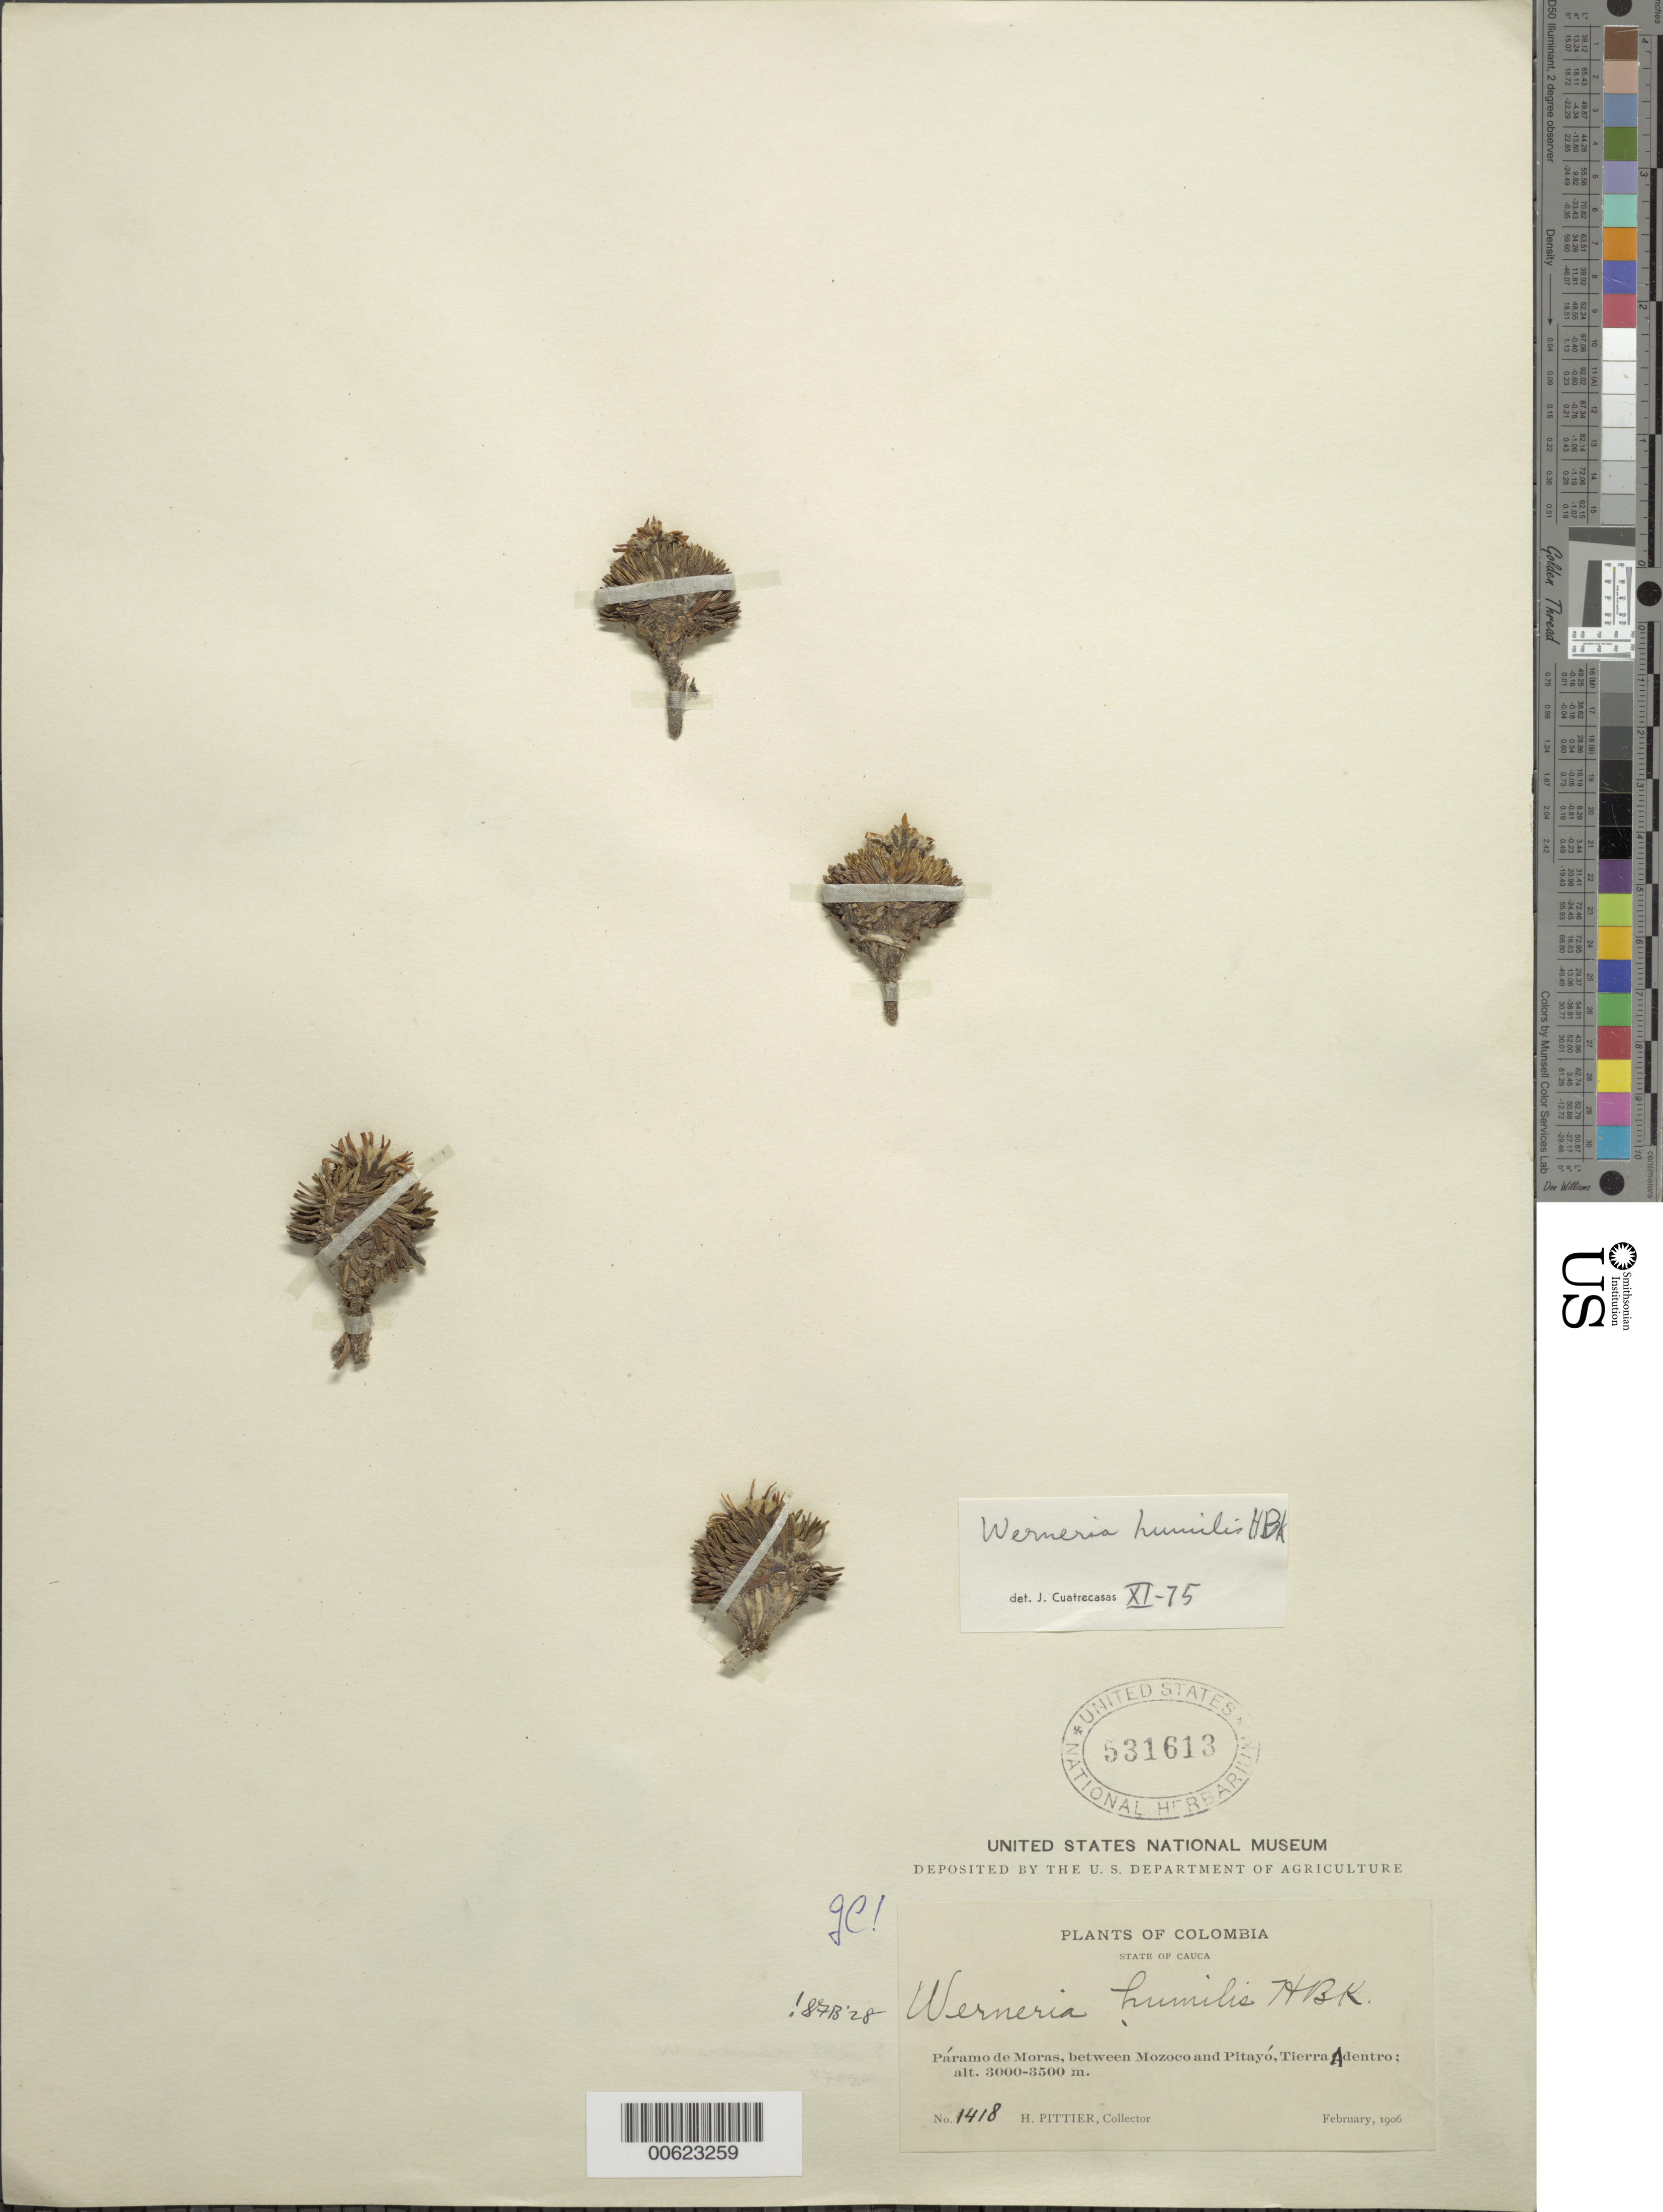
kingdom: Plantae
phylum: Tracheophyta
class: Magnoliopsida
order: Asterales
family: Asteraceae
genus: Xenophyllum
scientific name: Xenophyllum humile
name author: (Kunth) V.A. Funk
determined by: Funk, Vicki A., (BOT), Smithsonian Institution - National Museum of Natural History (UNITED STATES)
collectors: H. F. Pittier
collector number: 1418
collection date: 1906-02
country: Colombia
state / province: Cauca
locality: Paramo de Moras, between Mozoco and Pitayo, Tierra Adentro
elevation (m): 3000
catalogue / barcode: US 531613